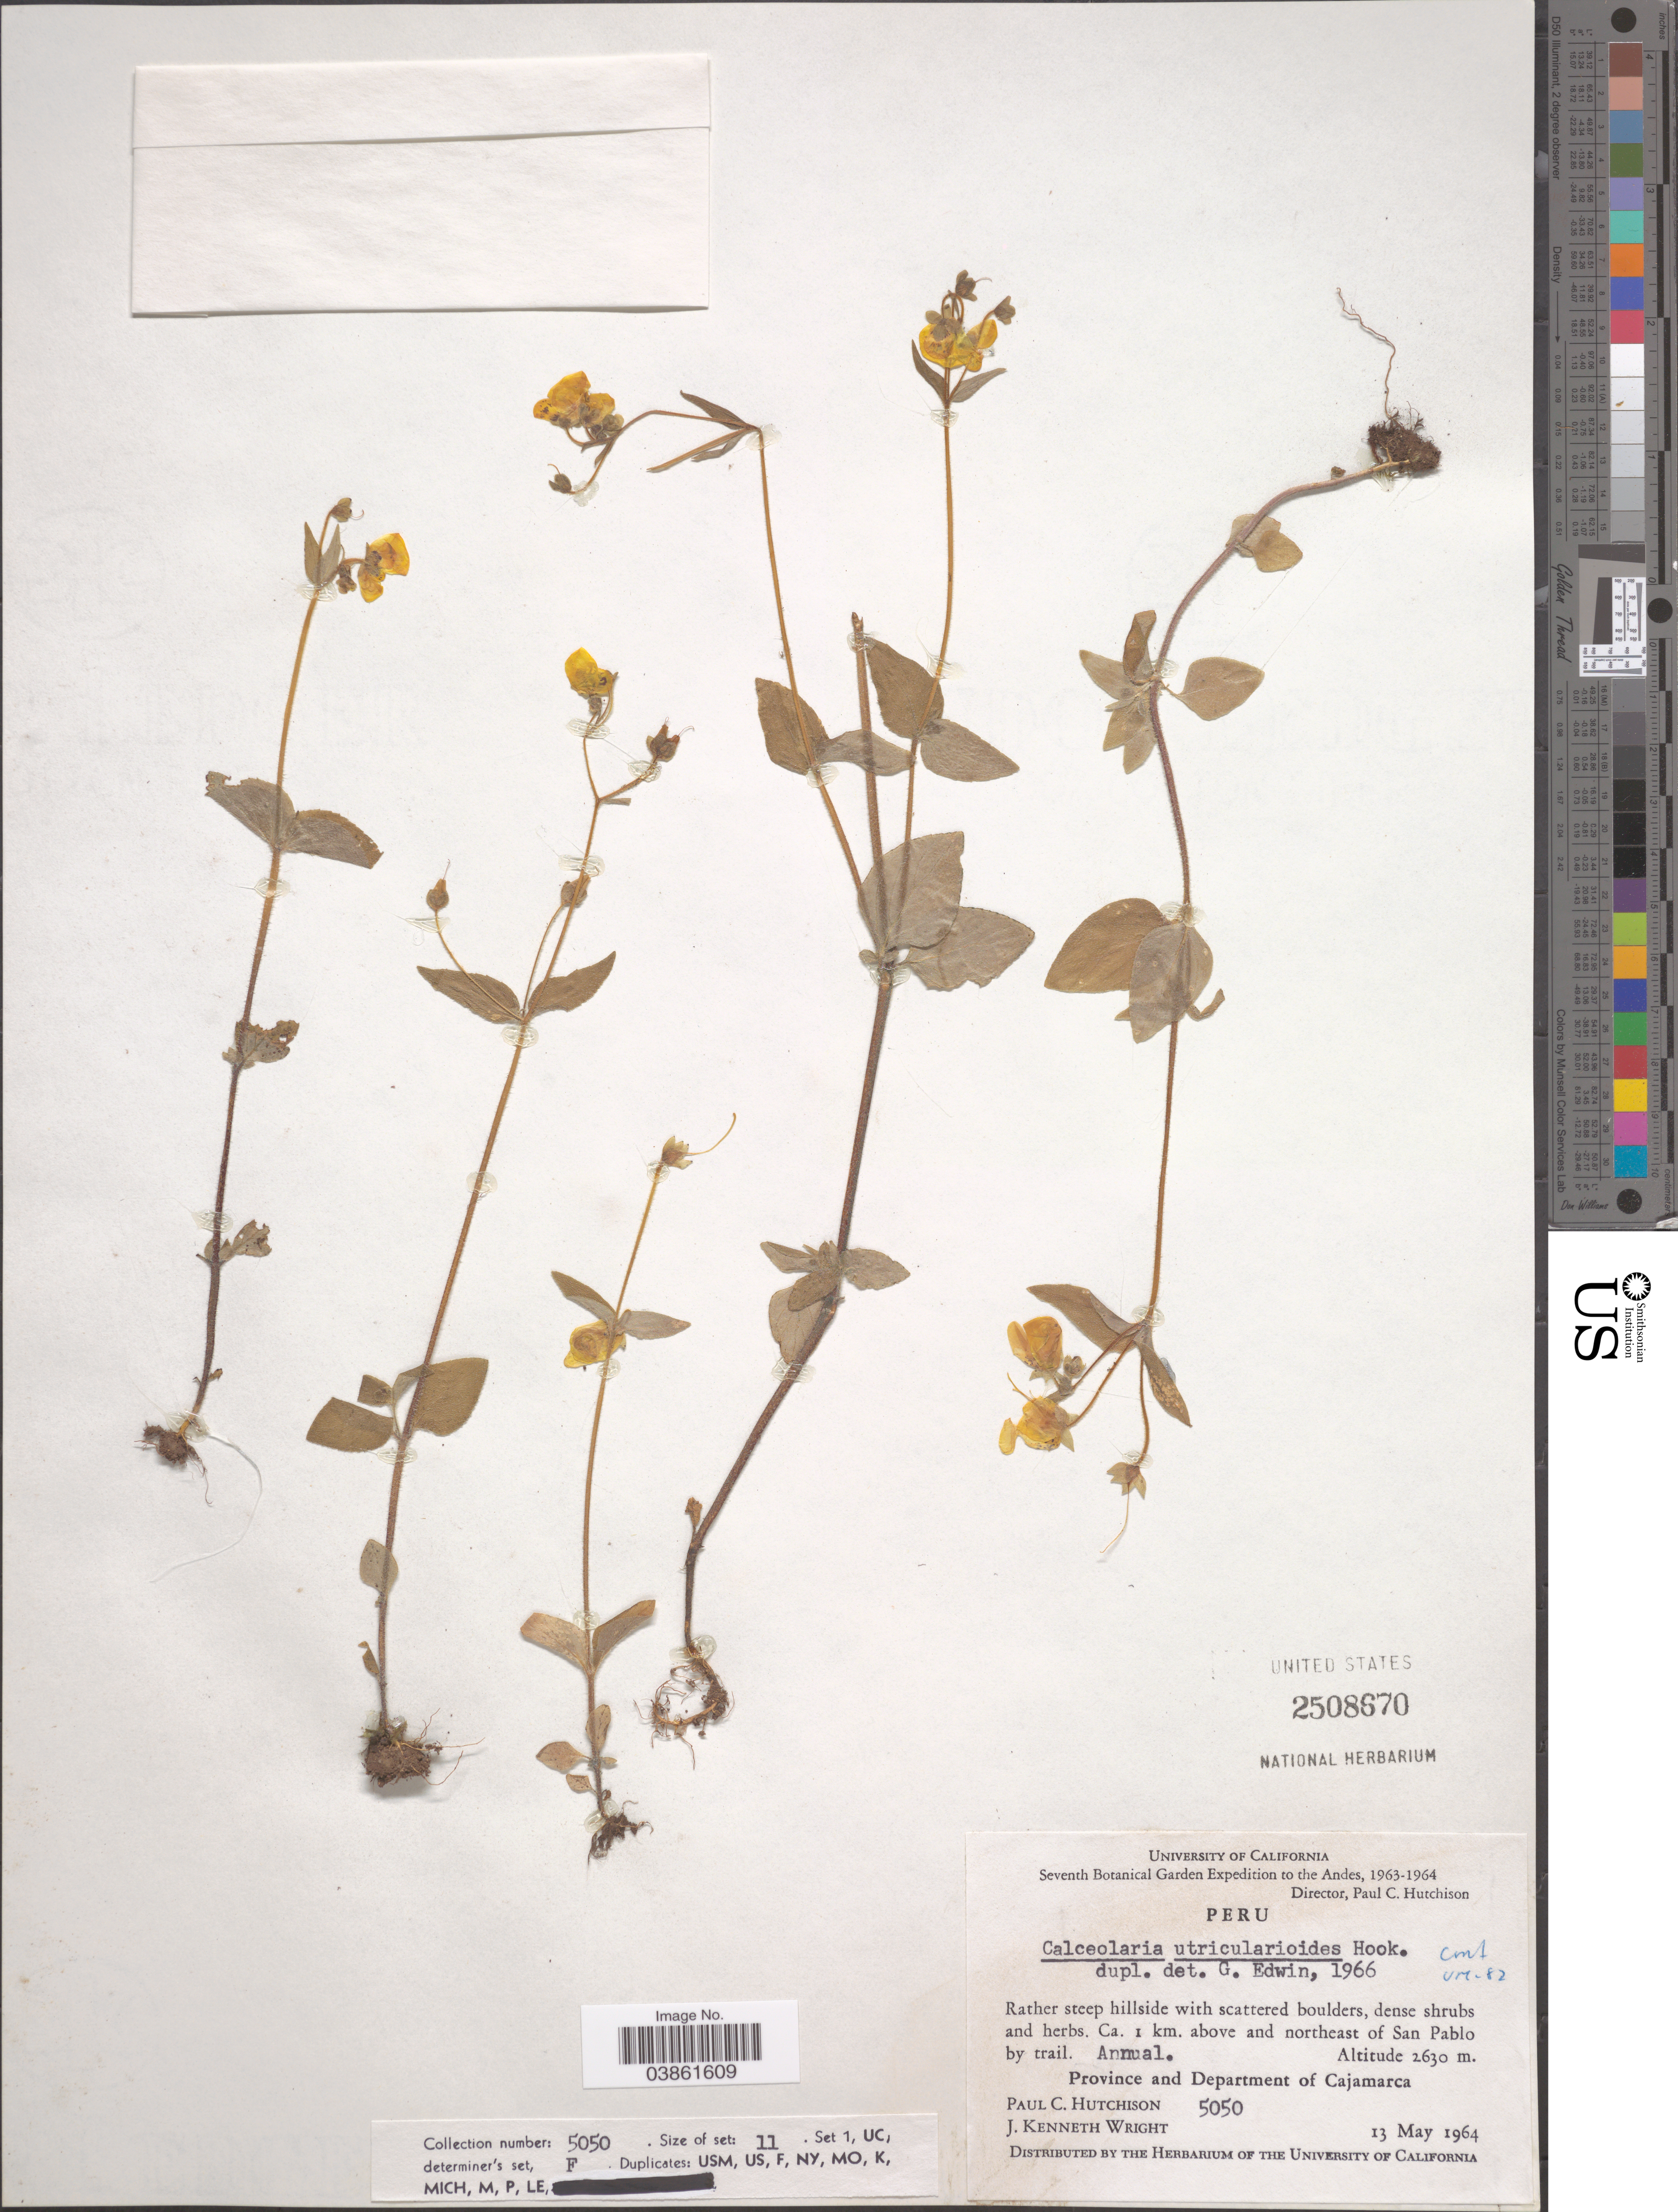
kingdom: Plantae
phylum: Tracheophyta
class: Magnoliopsida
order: Lamiales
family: Calceolariaceae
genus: Calceolaria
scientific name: Calceolaria utricularioides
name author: Hook. ex Benth.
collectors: P. C. Hutchison & J. K. Wright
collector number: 5050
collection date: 1964-05-13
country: Peru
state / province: Cajamarca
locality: The Andes. Ca. 1 km. above and northeast of San Pablo by trail. Province and Department of Cajamarca.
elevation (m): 2630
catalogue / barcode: US 2508670